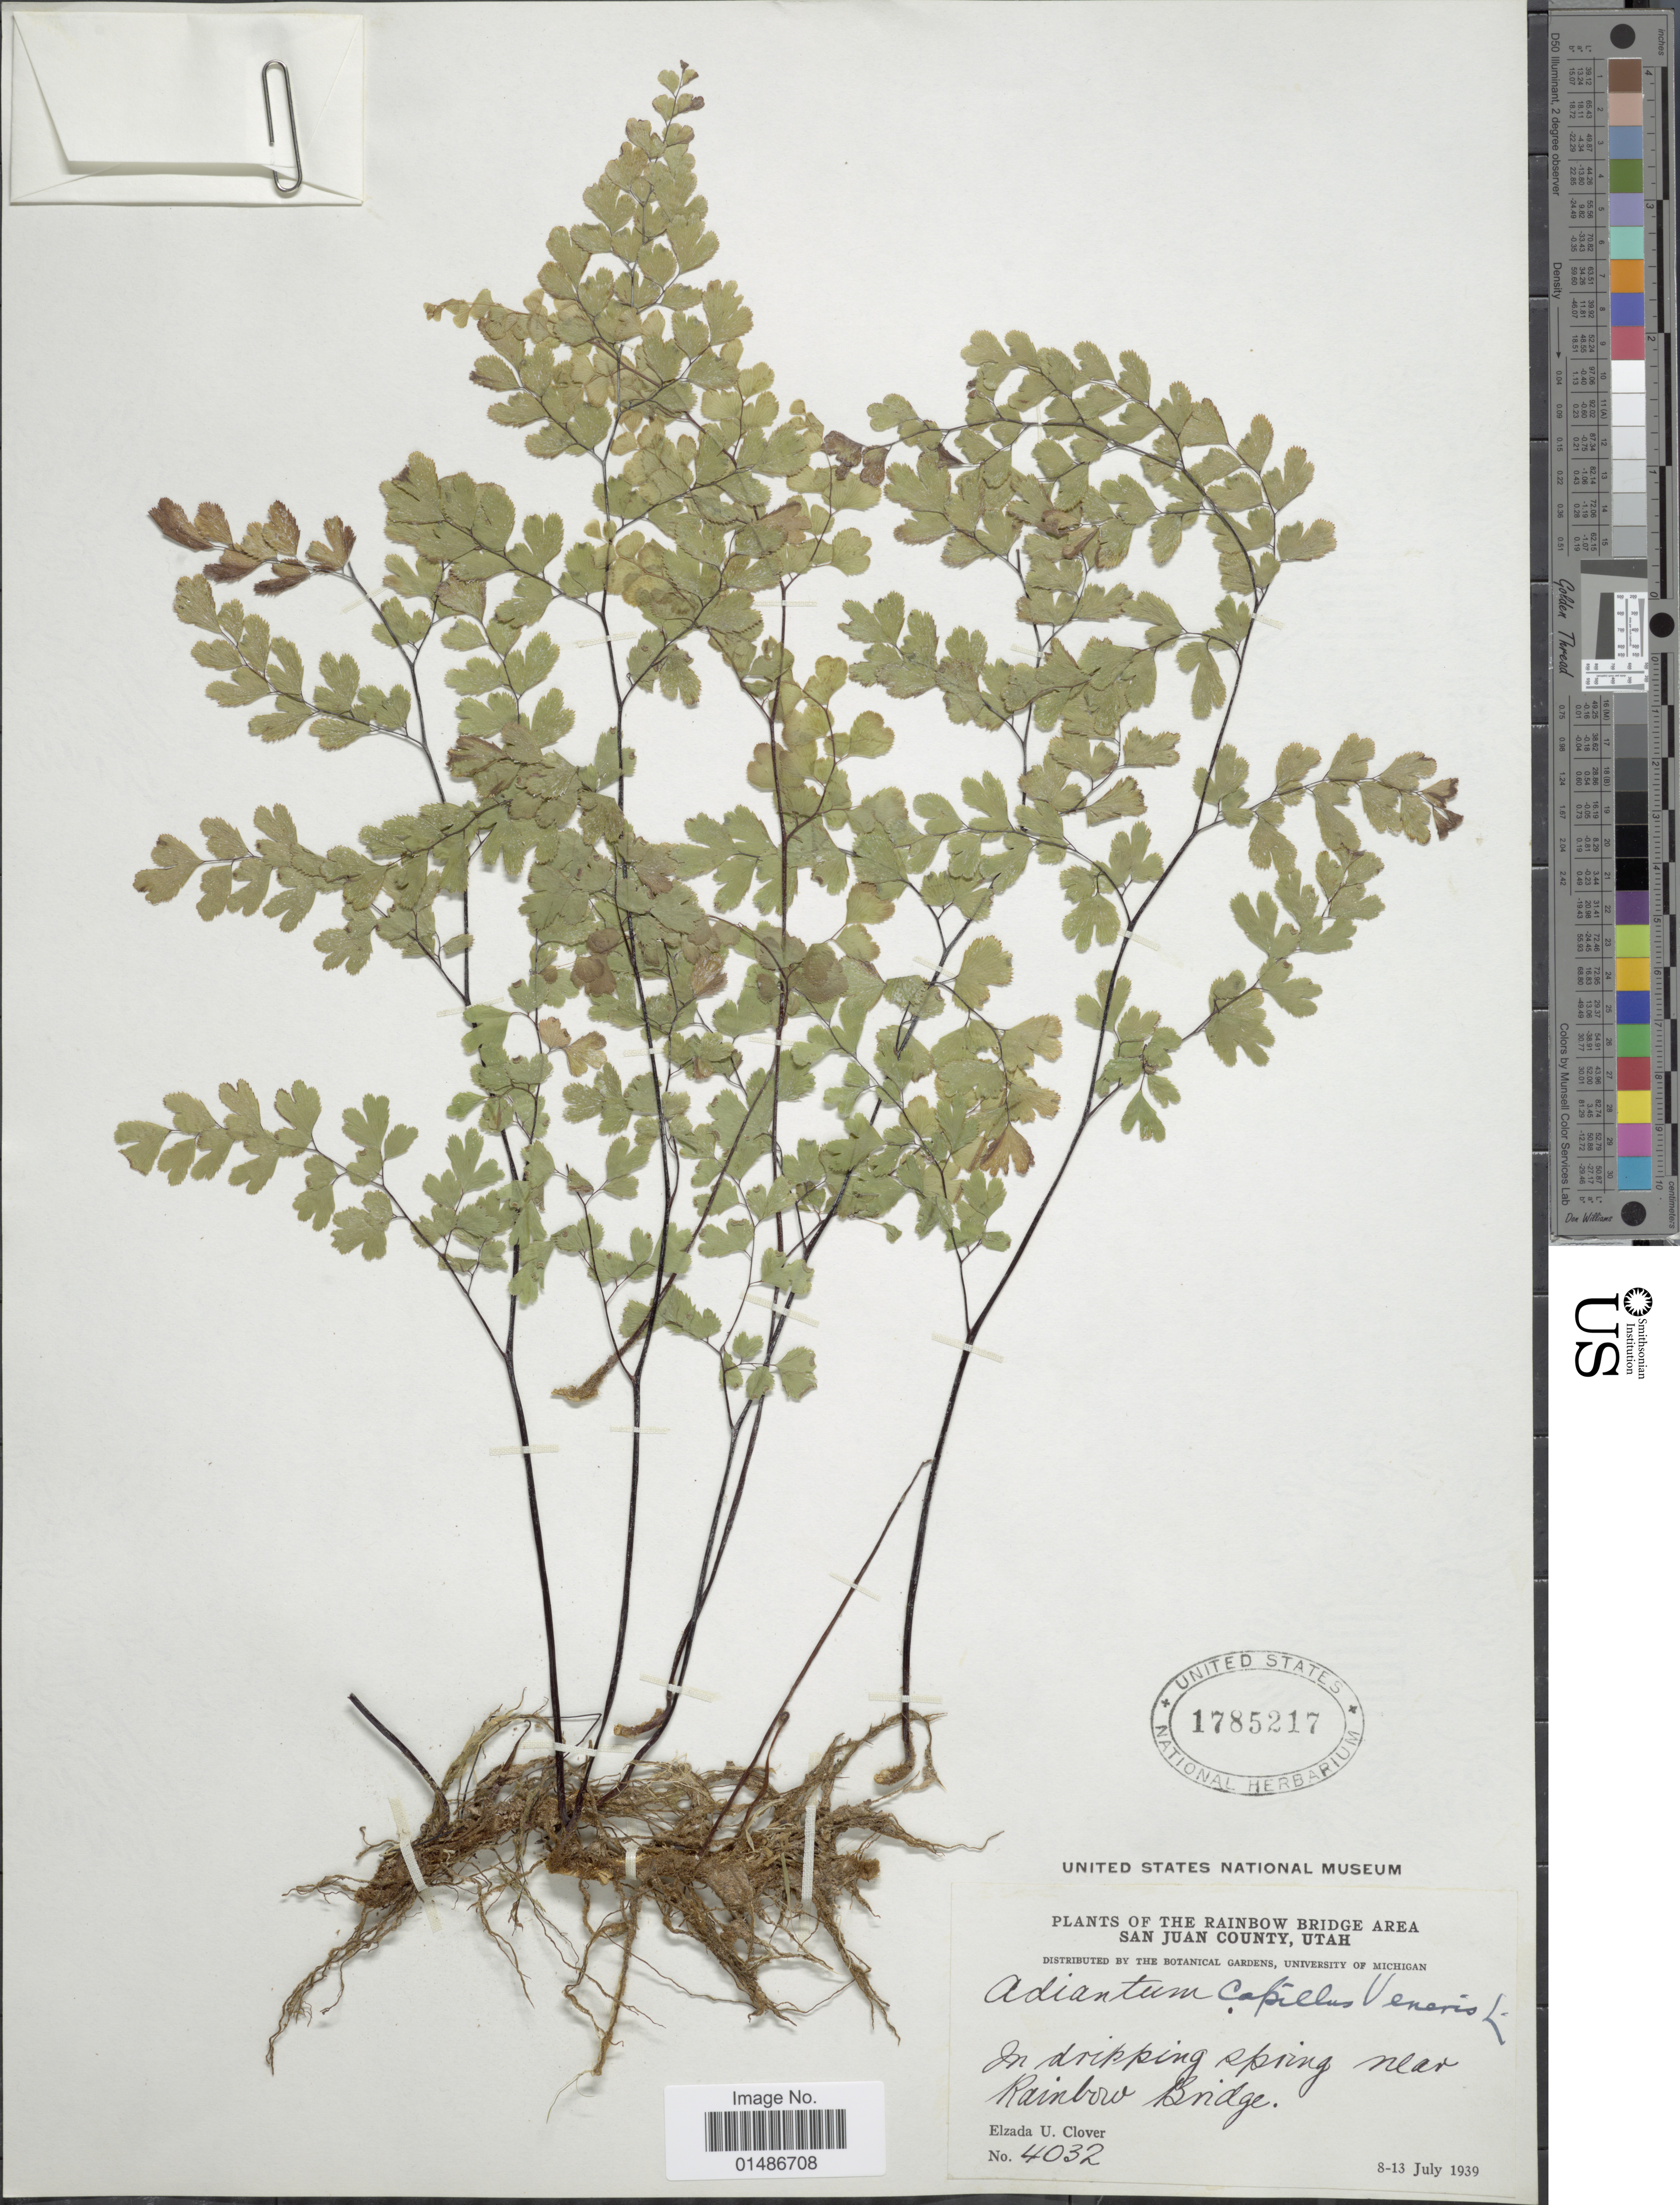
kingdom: Plantae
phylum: Tracheophyta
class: Polypodiopsida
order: Polypodiales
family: Pteridaceae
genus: Adiantum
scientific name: Adiantum capillus-veneris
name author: L.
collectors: E. U. Clover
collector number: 4032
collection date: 1939-07-08/1939-07-13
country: United States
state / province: Utah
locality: Plants of the Rainbow Bridge Area, San Juan County. In dripping spring near Rainbow Bridge.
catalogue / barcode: US 1785217